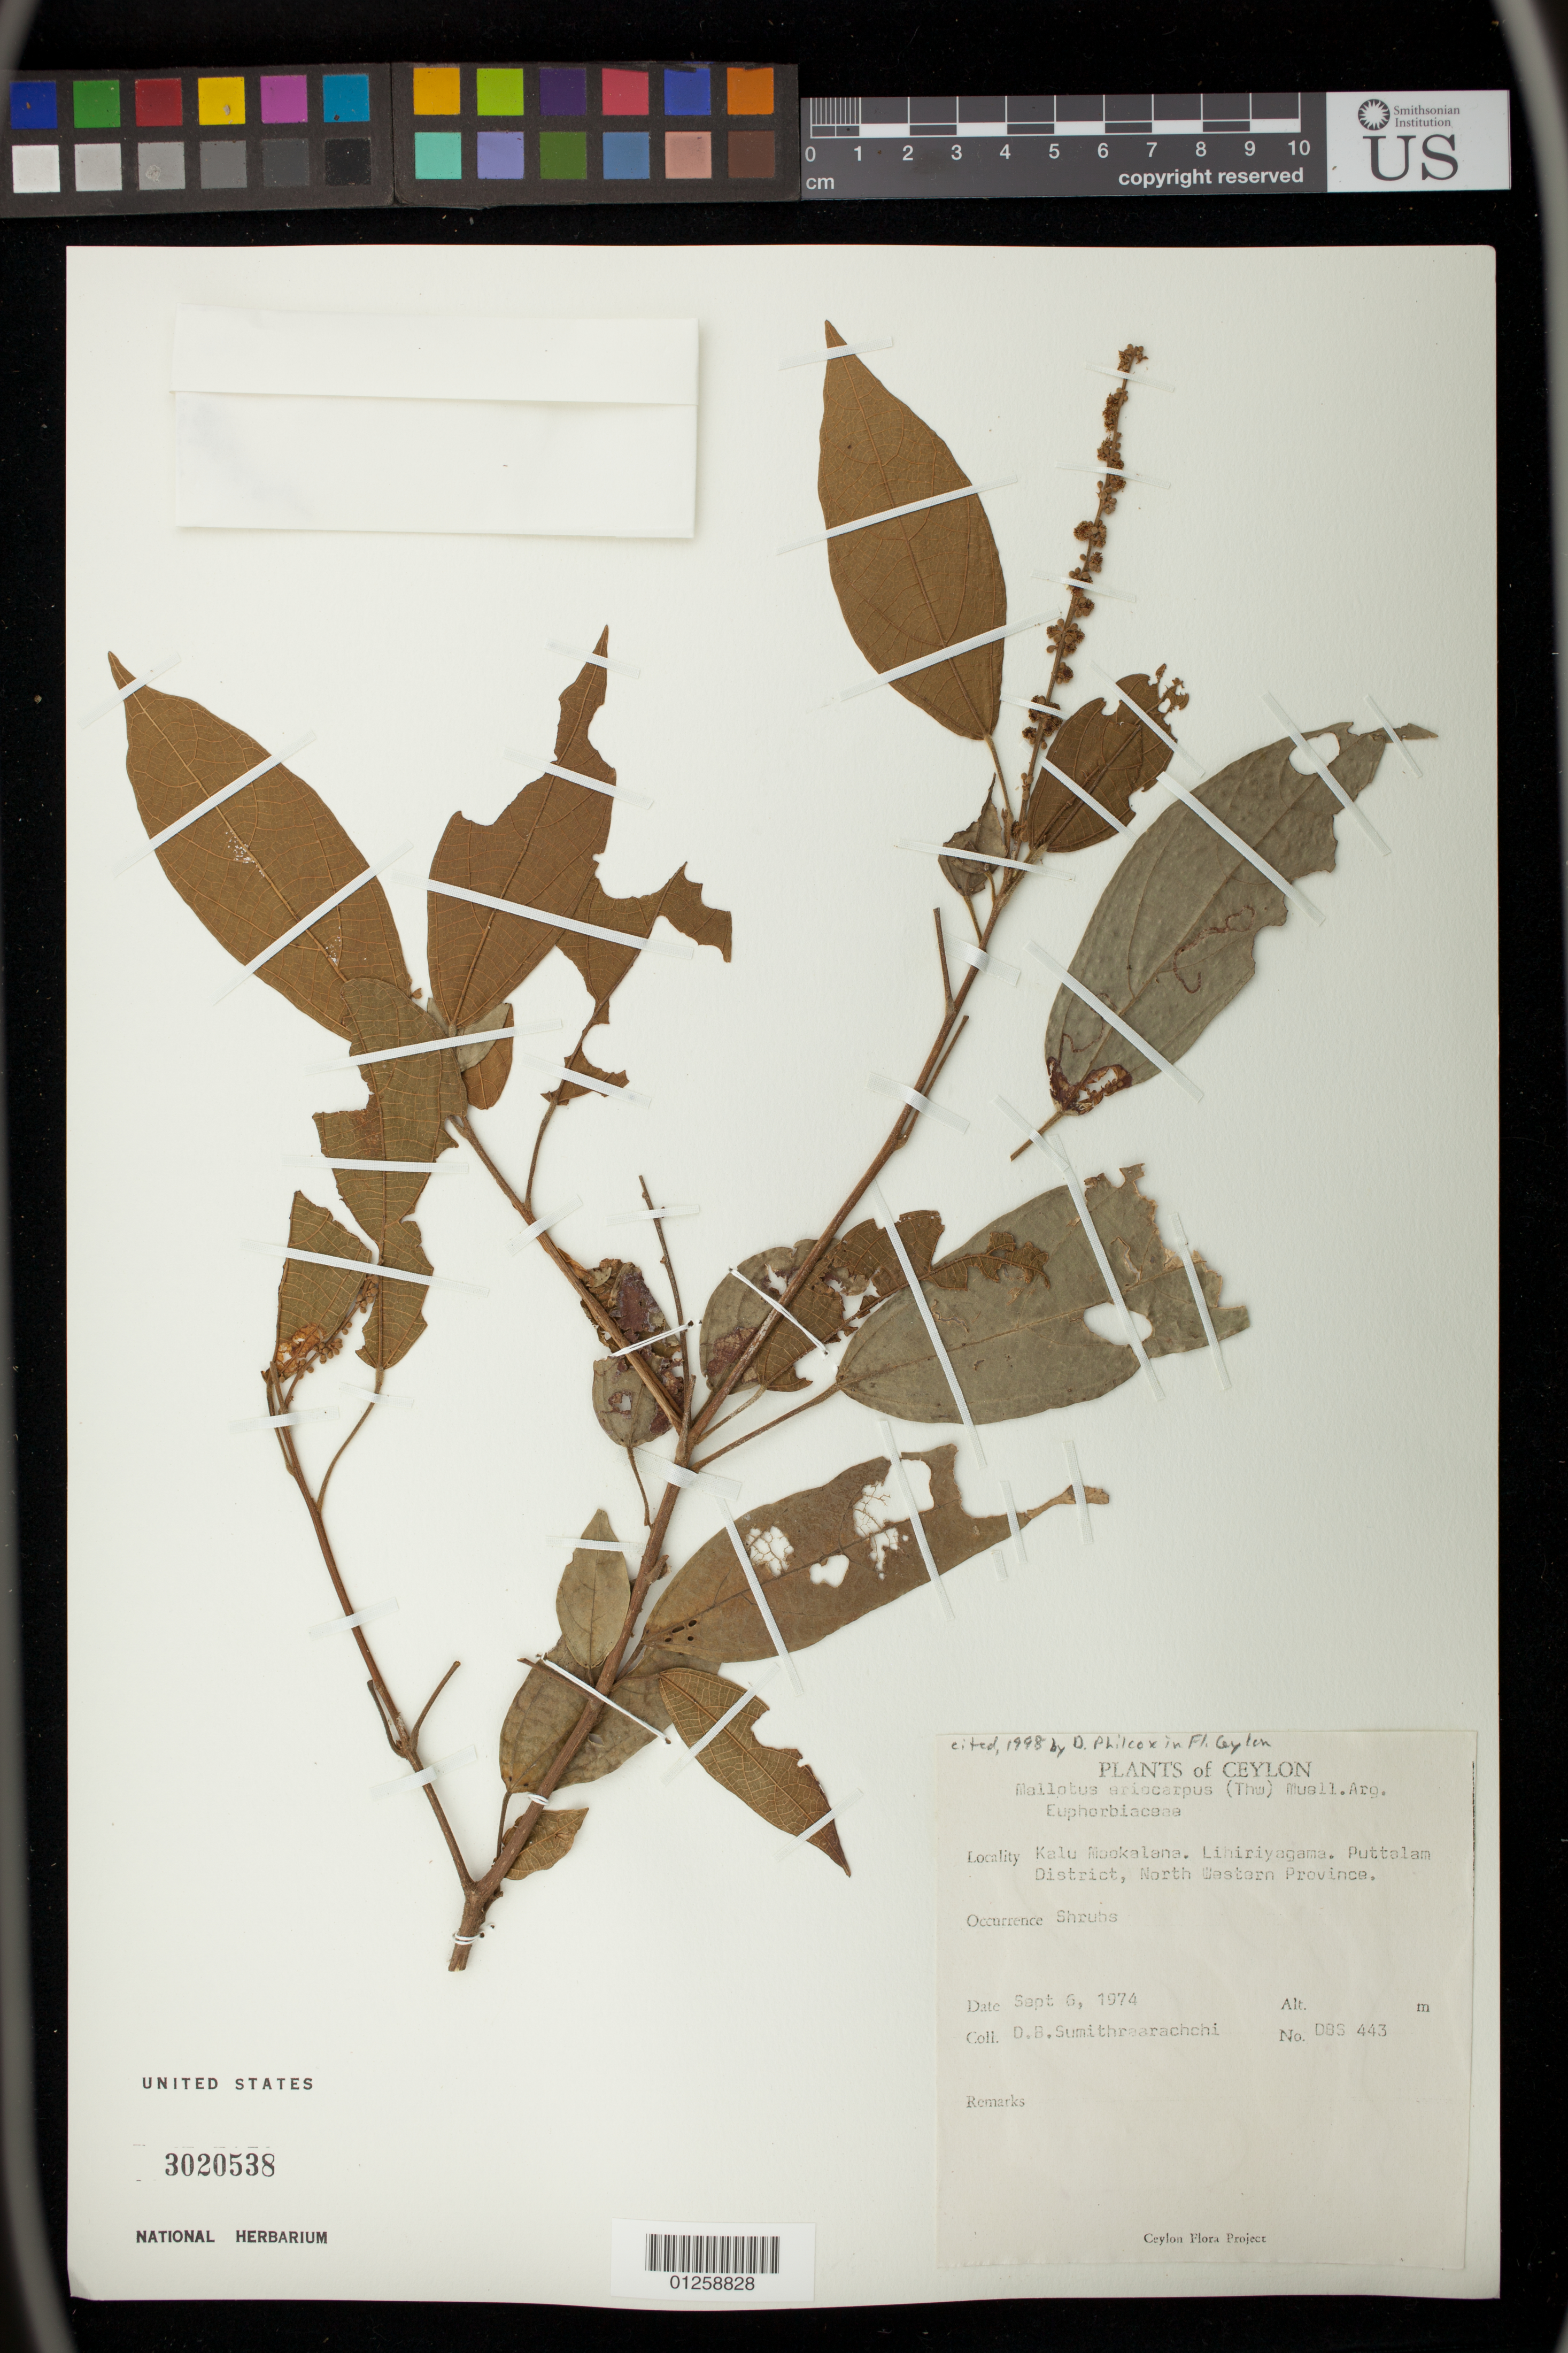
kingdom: Plantae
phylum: Tracheophyta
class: Magnoliopsida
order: Malpighiales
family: Euphorbiaceae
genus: Mallotus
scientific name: Mallotus eriocarpus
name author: (Thwaites) Müll. Arg.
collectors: D. B. Sumithraarachchi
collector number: DBS 443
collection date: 1974-09-06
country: Sri Lanka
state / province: North Western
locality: Kalu Mookalana, Lihiriagama, Puttalam District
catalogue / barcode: US 3020538